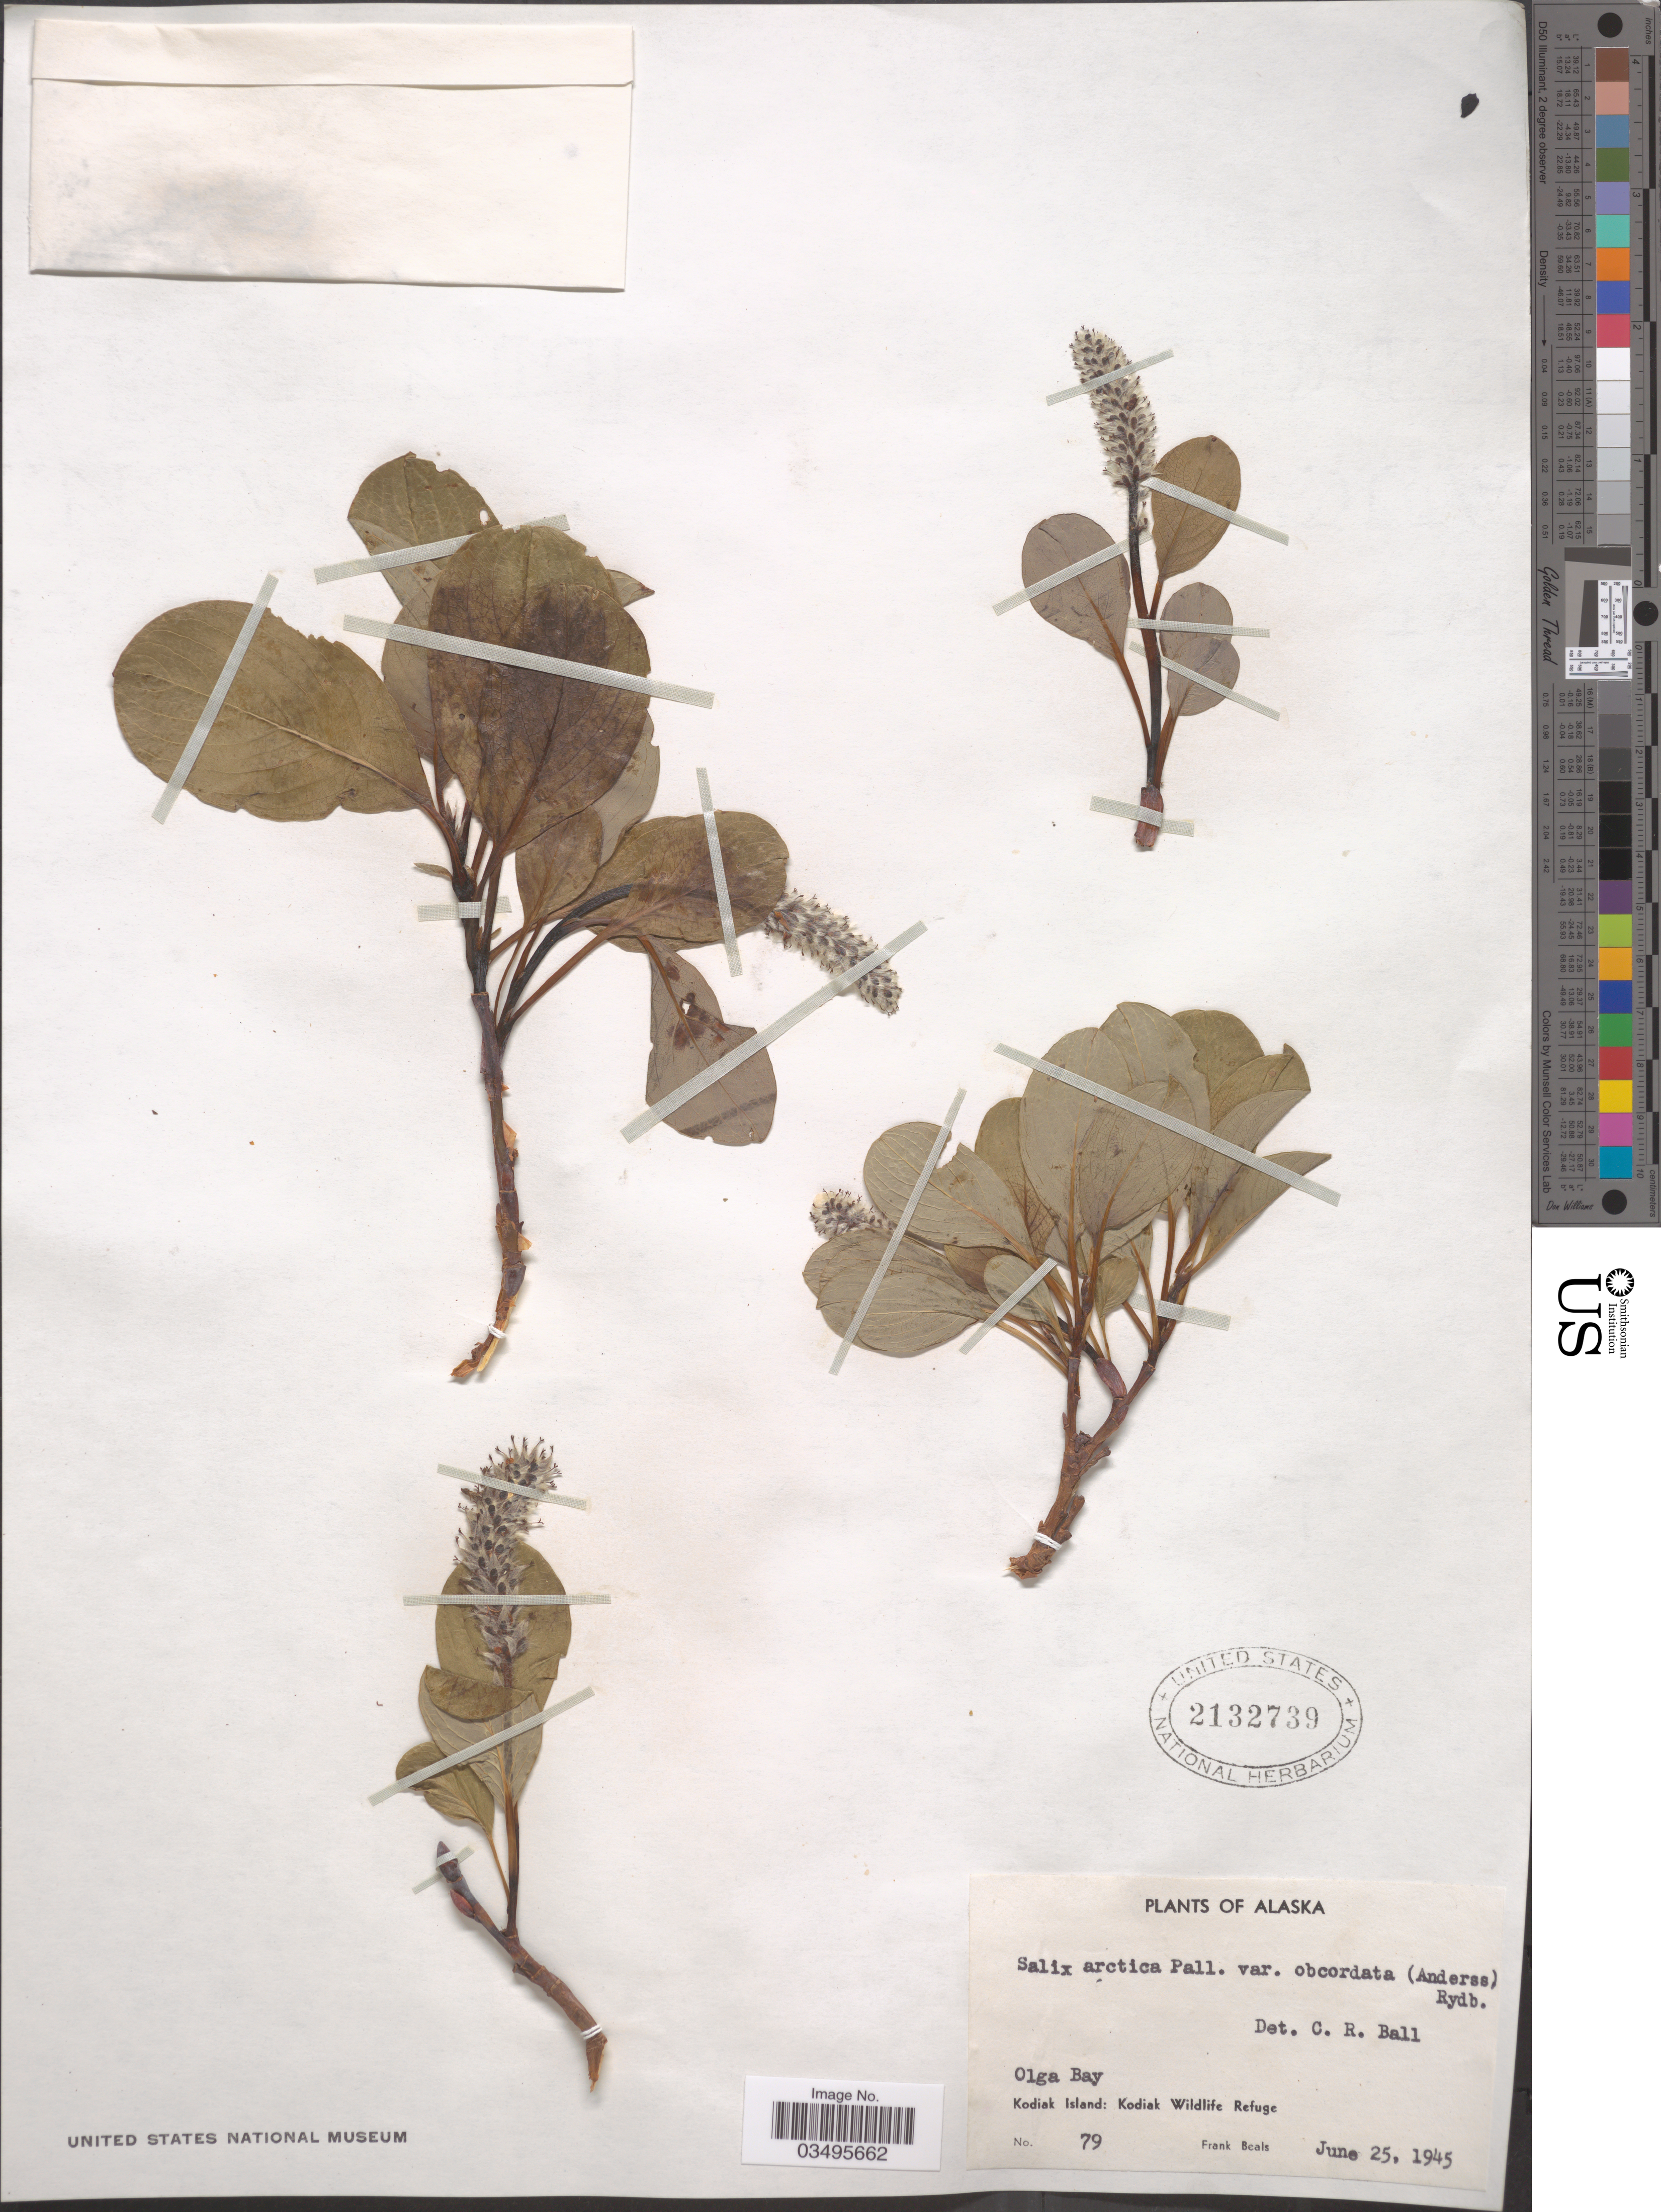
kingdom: Plantae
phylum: Tracheophyta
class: Magnoliopsida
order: Malpighiales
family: Salicaceae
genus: Salix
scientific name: Salix arctica var. obcordata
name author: (Andersson) Rydb.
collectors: F. Beals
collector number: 79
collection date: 1945-06-25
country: United States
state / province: Alaska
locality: Olga Bay. Kodiak Island: Kodiak Wildlife Refuge.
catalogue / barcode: US 2132739